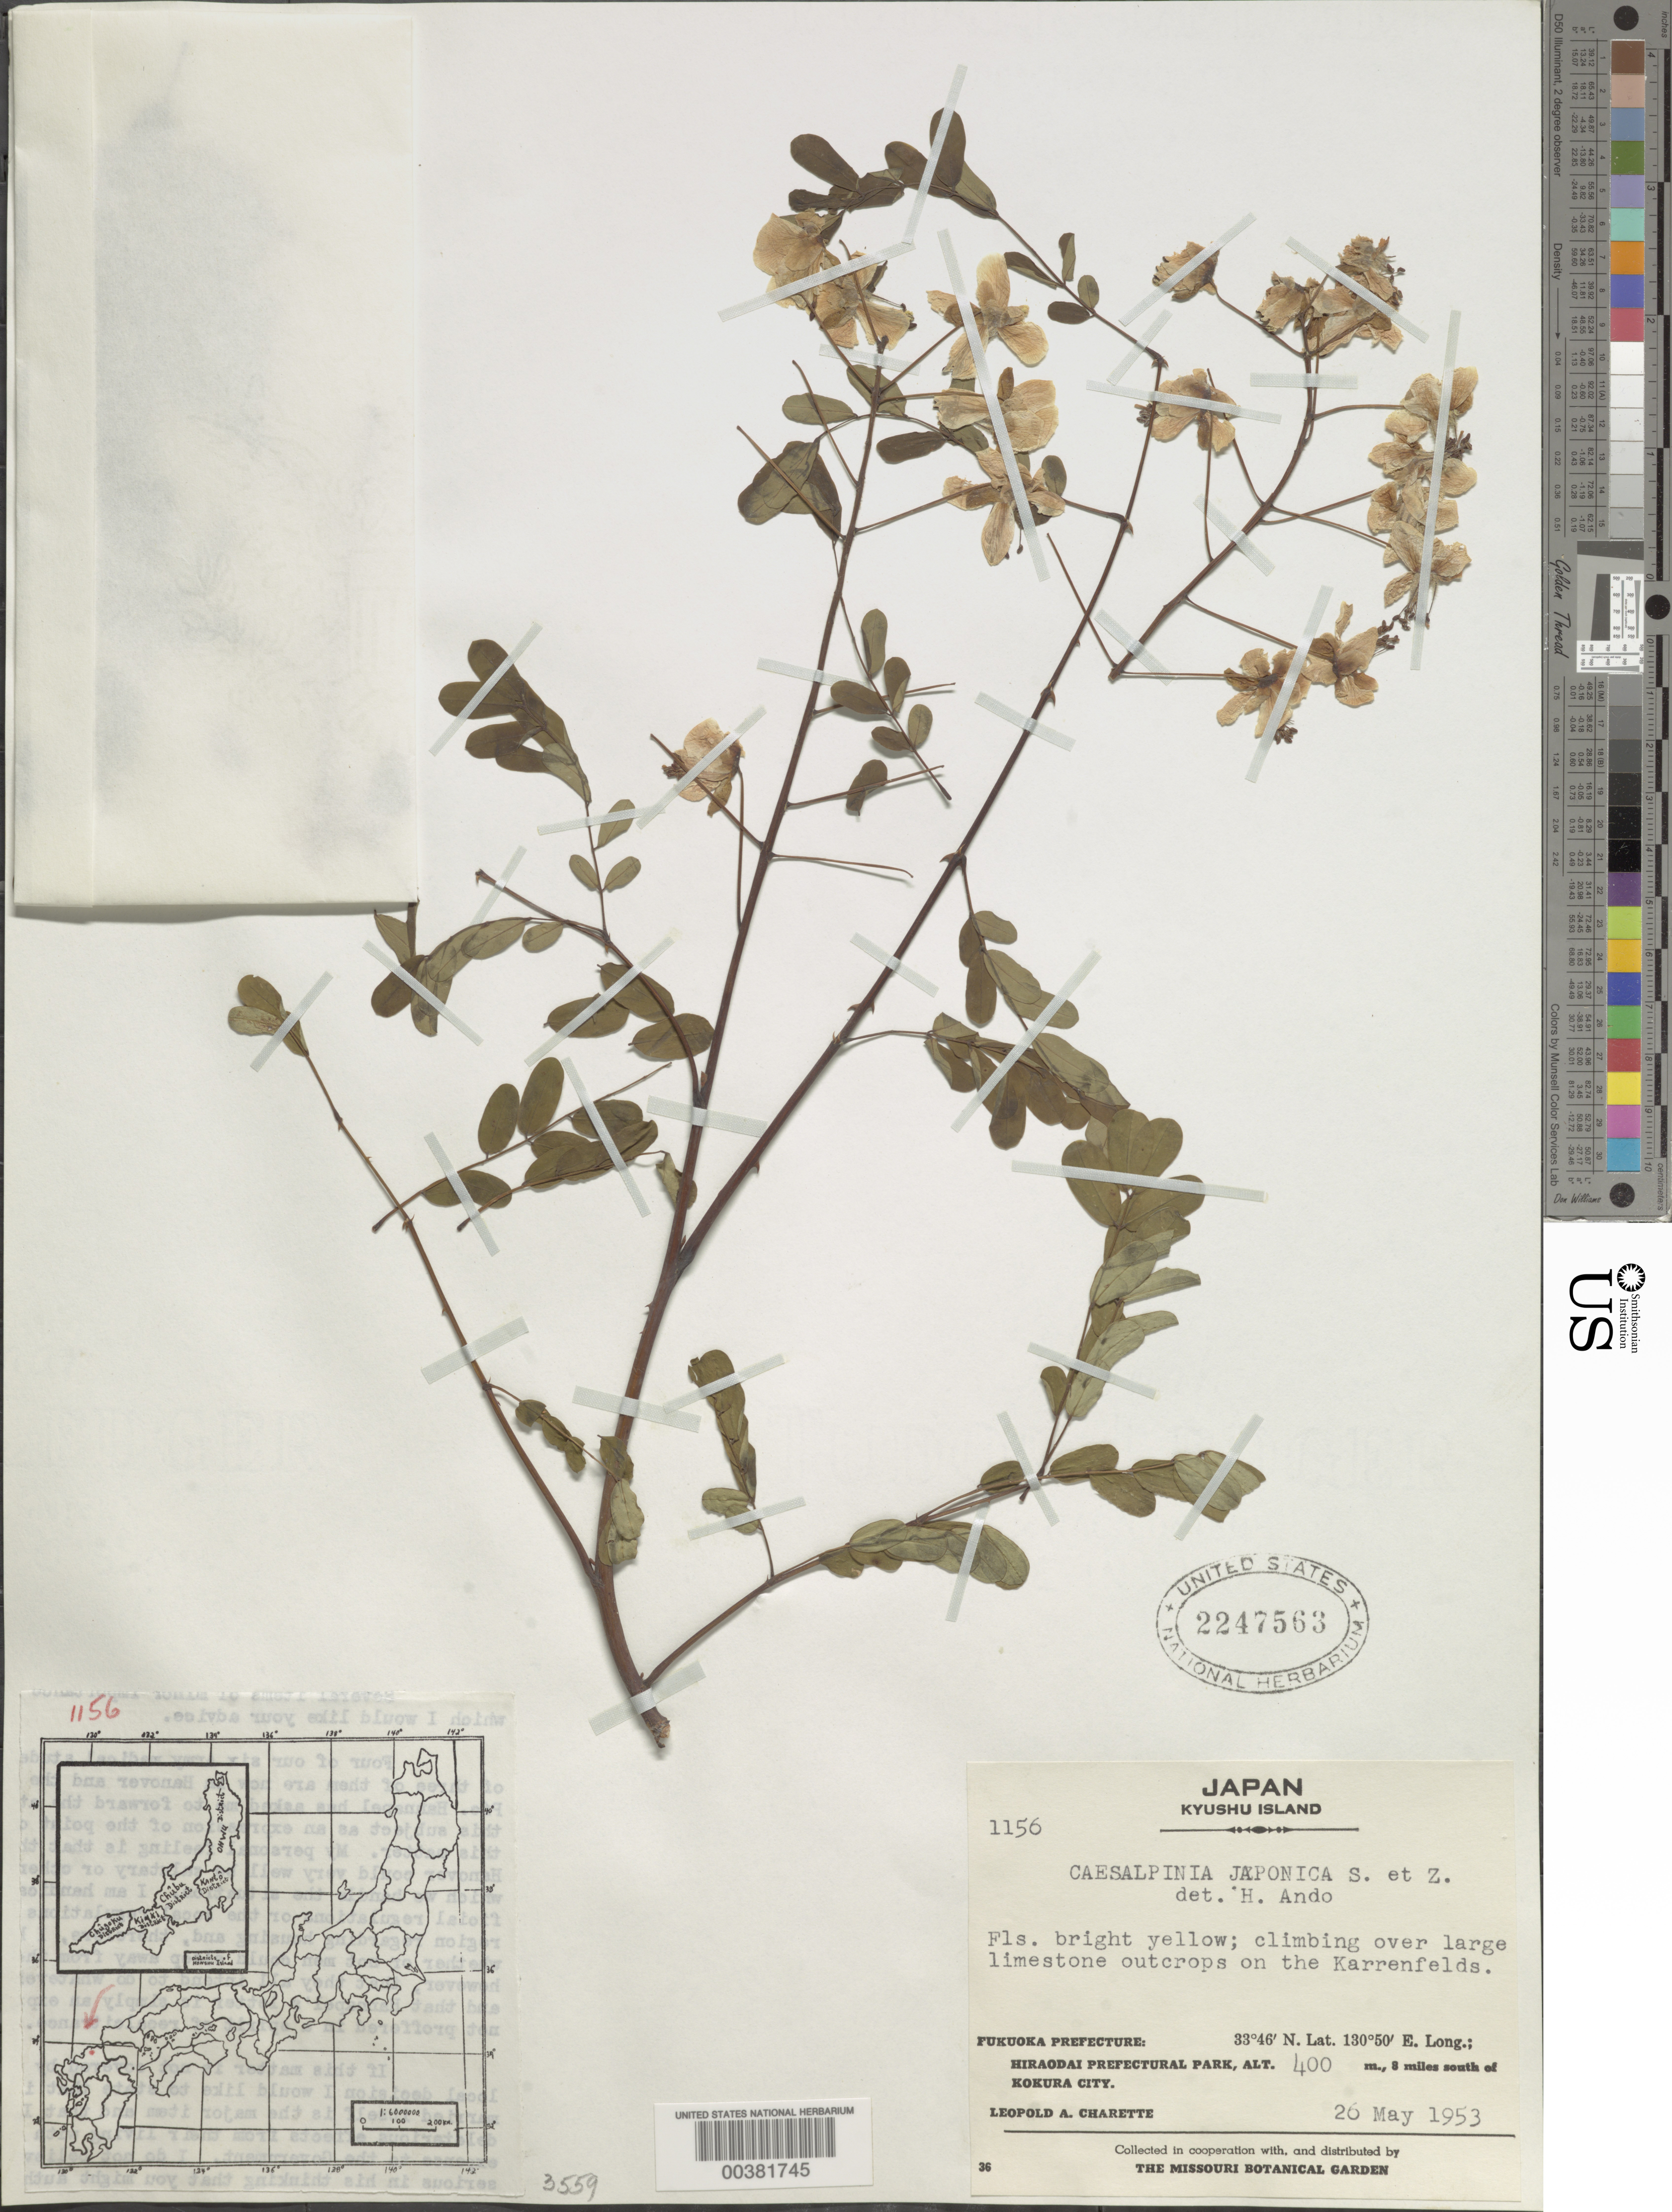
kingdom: Plantae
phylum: Tracheophyta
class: Magnoliopsida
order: Fabales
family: Fabaceae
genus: Biancaea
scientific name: Biancaea decapetala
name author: (Roth) O. Deg.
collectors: L. A. Charette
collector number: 1156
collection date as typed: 26 May 1953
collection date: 1953-05-26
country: Japan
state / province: Hukuoka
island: Kyushu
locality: Hiraodai prefectural park, 8 mi s of kokura city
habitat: Over limestone outcrops on the karrenfelds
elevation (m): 400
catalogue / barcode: US 2247563